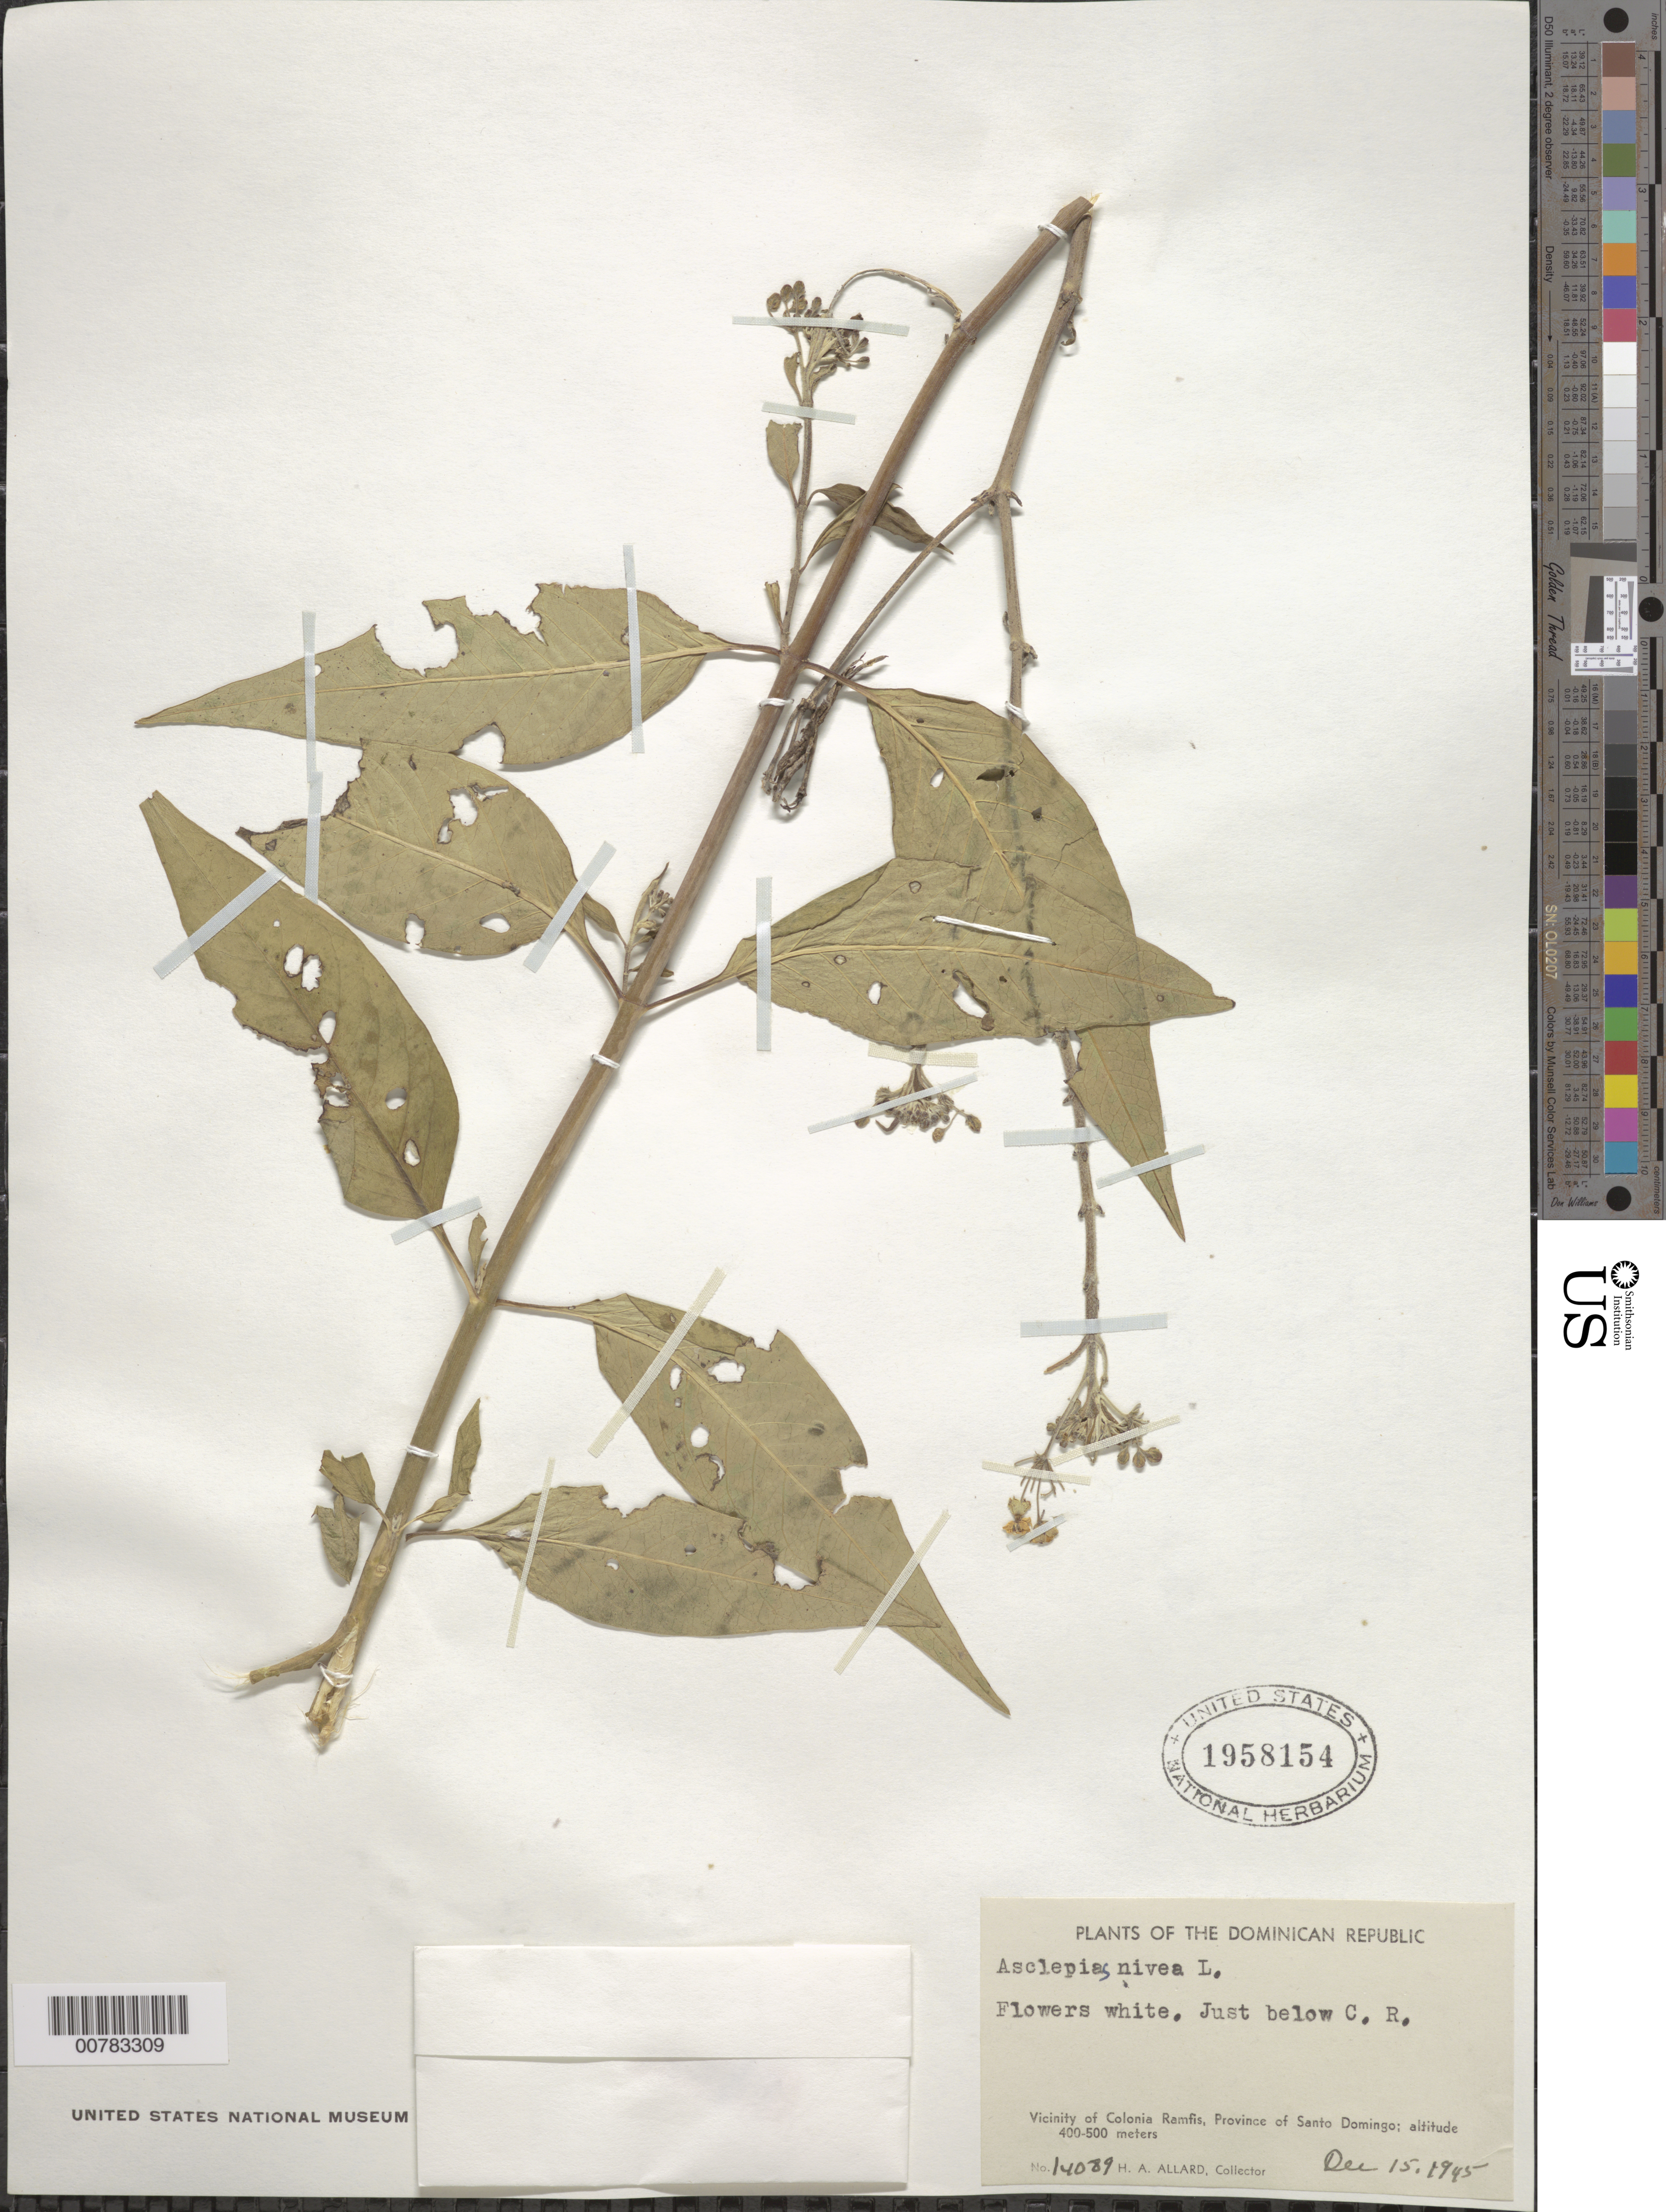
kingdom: Plantae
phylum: Tracheophyta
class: Magnoliopsida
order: Gentianales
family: Apocynaceae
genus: Asclepias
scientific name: Asclepias nivea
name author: L.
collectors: H. A. Allard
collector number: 14089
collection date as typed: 15 Dec 1945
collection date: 1945-12-15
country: Dominican Republic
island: Hispaniola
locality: Province of Santo Domingo, vicinity of Colonia Ramfis, just below C.R.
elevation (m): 400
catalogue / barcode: US 1958154